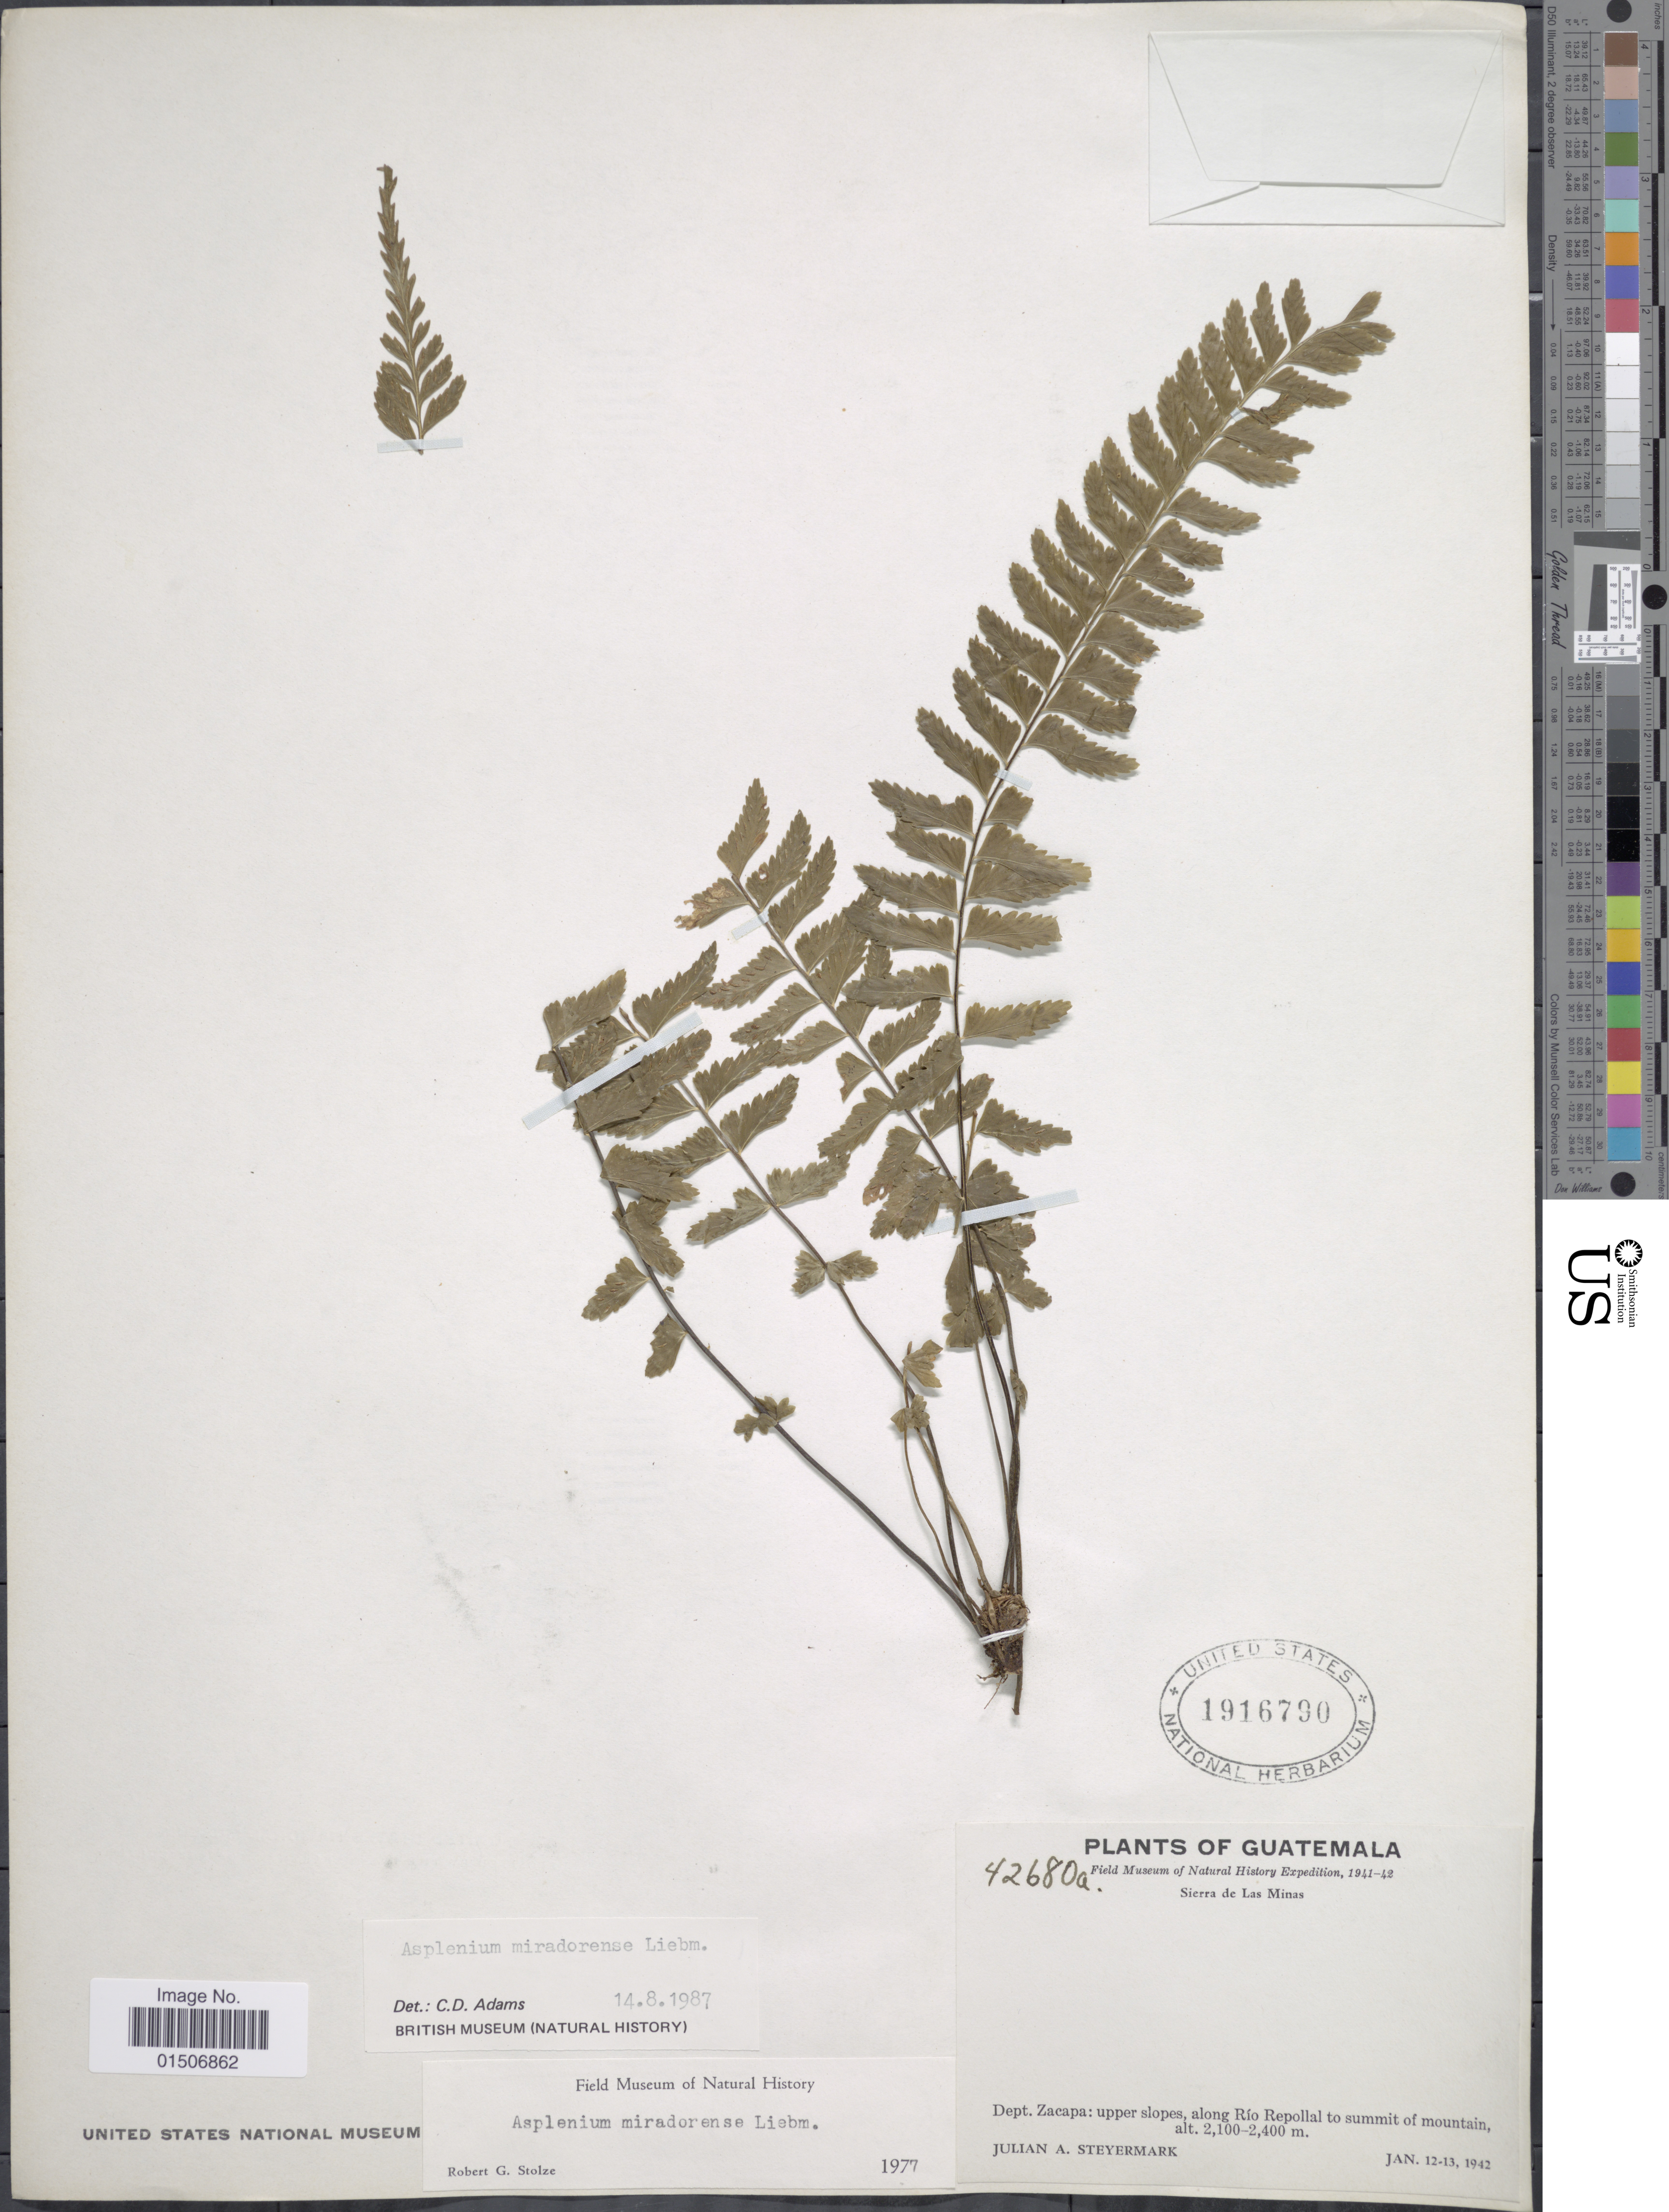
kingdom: Plantae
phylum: Tracheophyta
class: Polypodiopsida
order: Polypodiales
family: Aspleniaceae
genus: Asplenium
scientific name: Asplenium miradorense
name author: Liebm.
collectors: J. Steyermark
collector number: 42680a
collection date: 1942-01-12/1942-01-13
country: Guatemala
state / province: Zacapa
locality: Dept. Zacapa: upper slopes, along Río Repollal to summit of mountain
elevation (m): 2100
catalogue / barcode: US 1916790